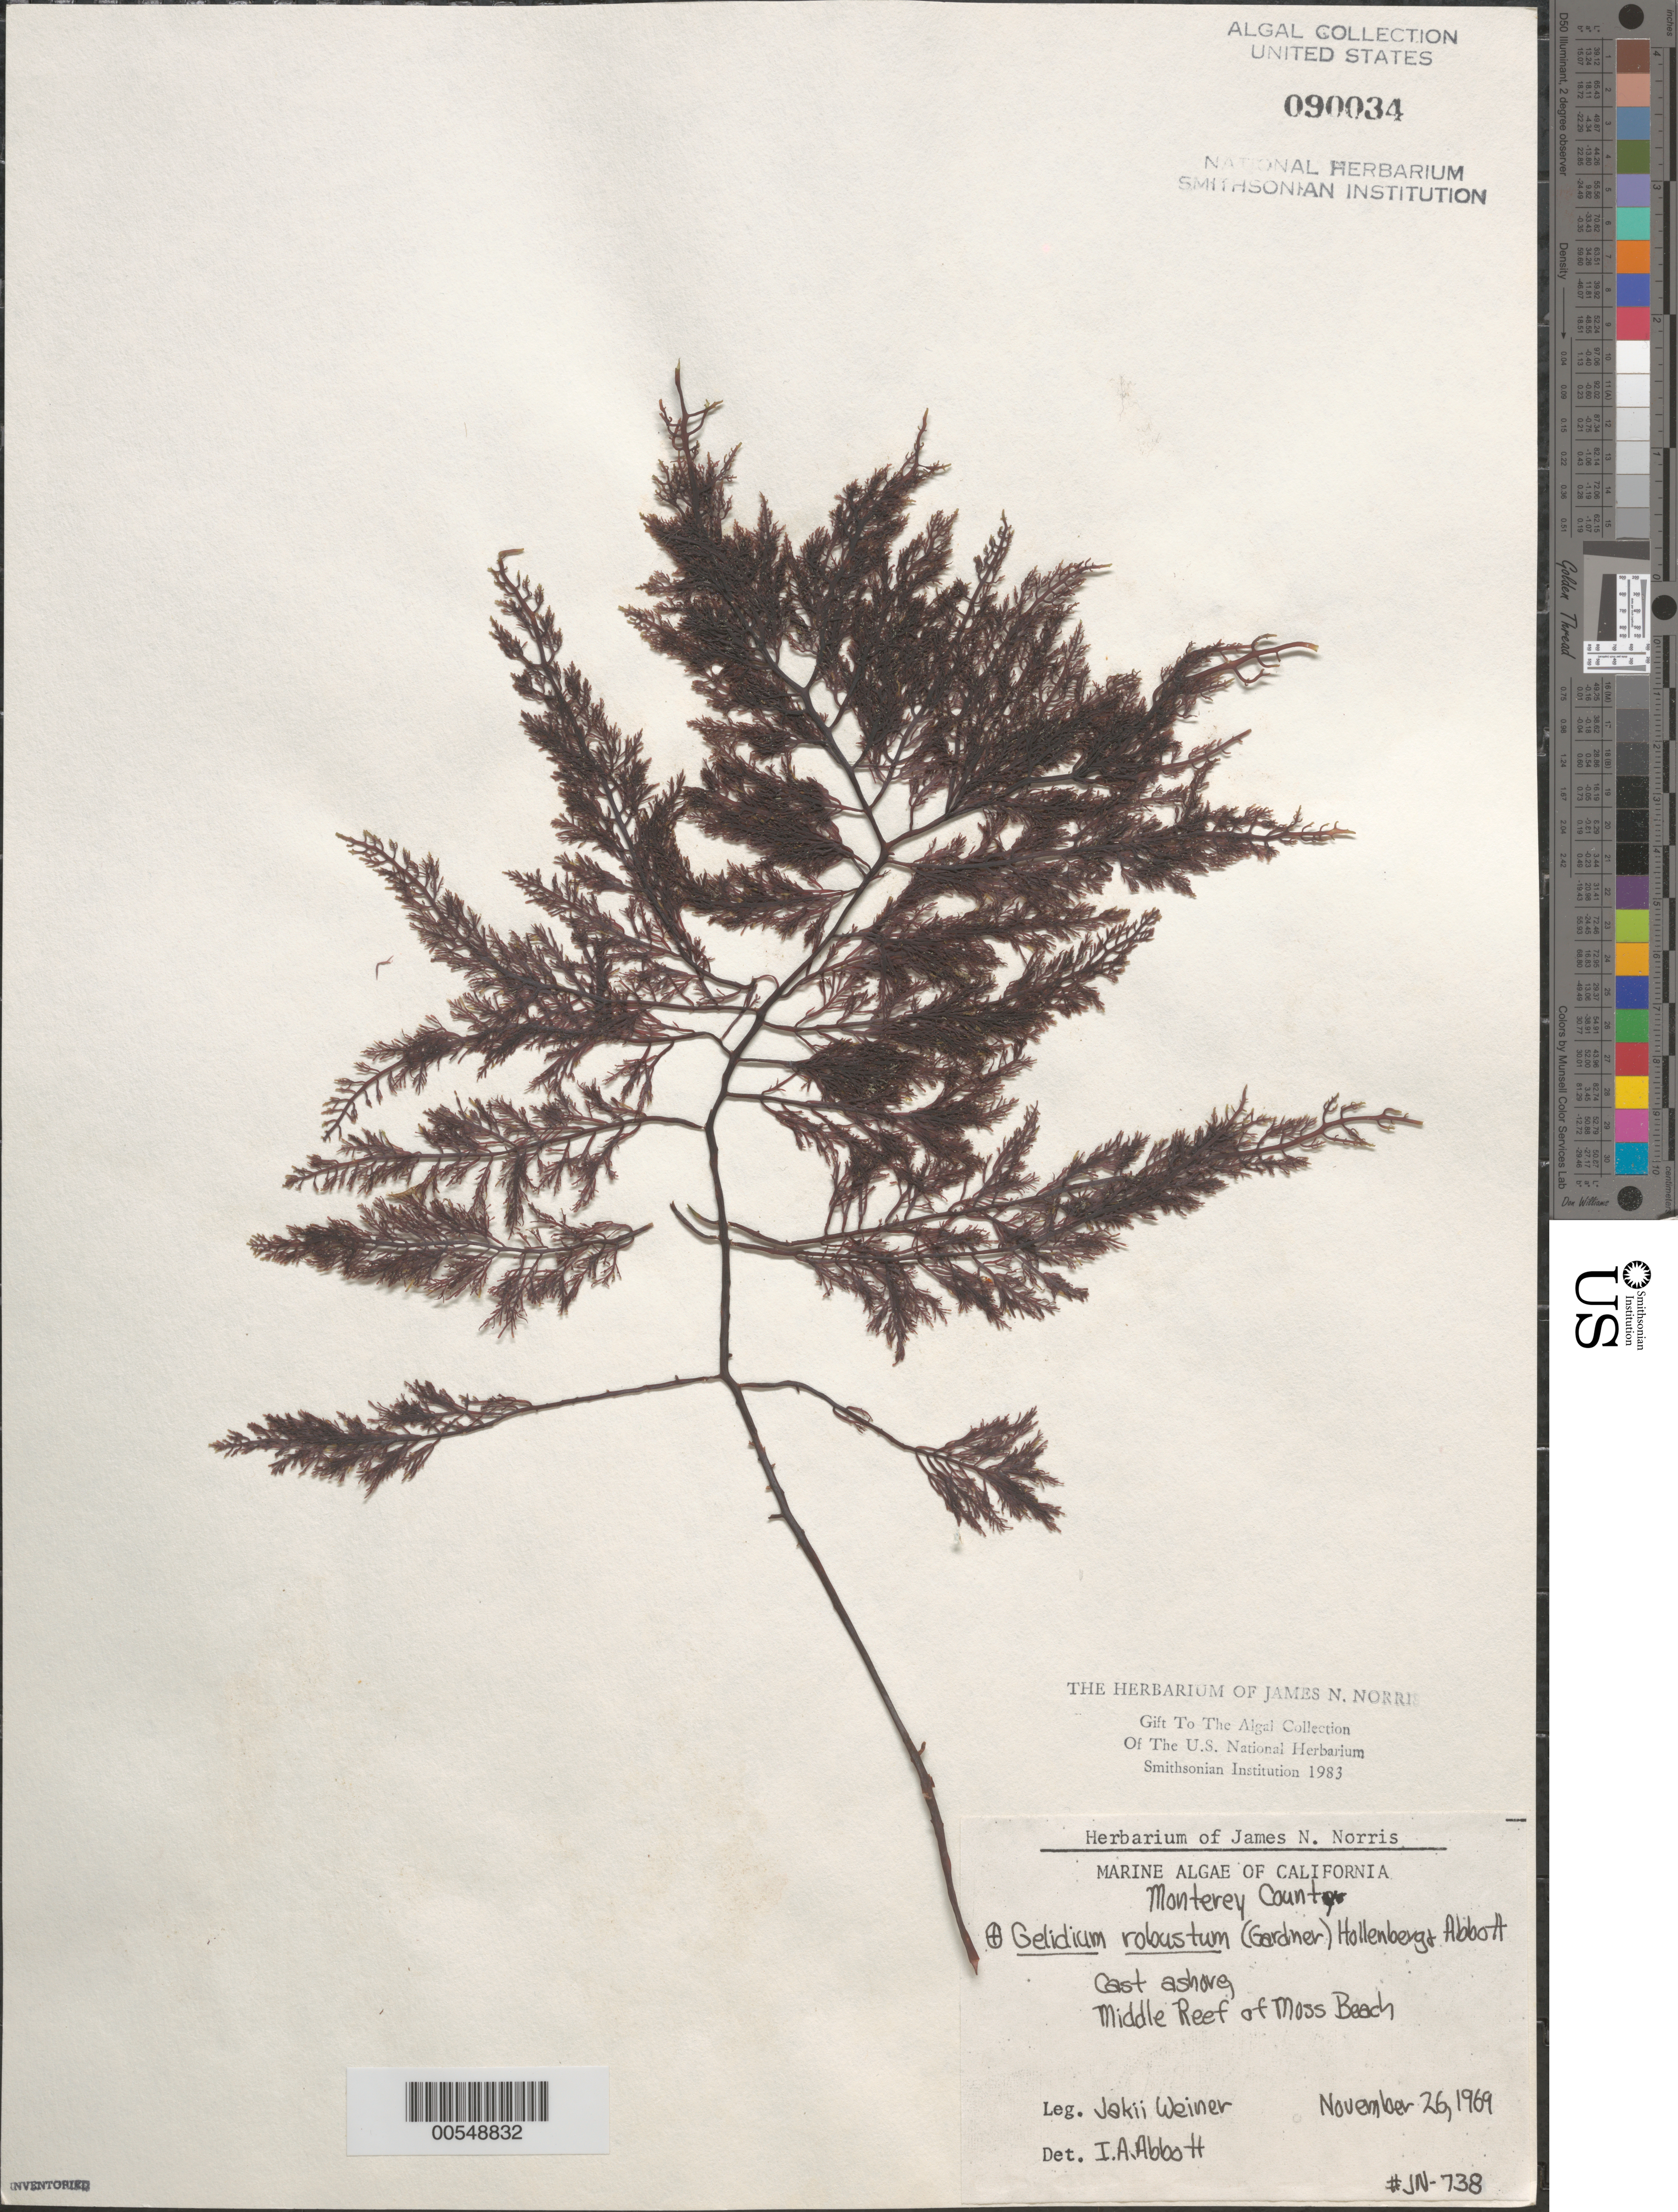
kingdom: Plantae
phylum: Rhodophyta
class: Florideophyceae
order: Gelidiales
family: Gelidiaceae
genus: Gelidium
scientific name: Gelidium robustum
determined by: Abbott, Isabella A.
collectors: J. Weiner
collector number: Jn-738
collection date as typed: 26 Nov 1969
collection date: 1969-11-26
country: United States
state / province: California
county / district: Monterey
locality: Middle Reef of Moss Beach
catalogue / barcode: US 90034